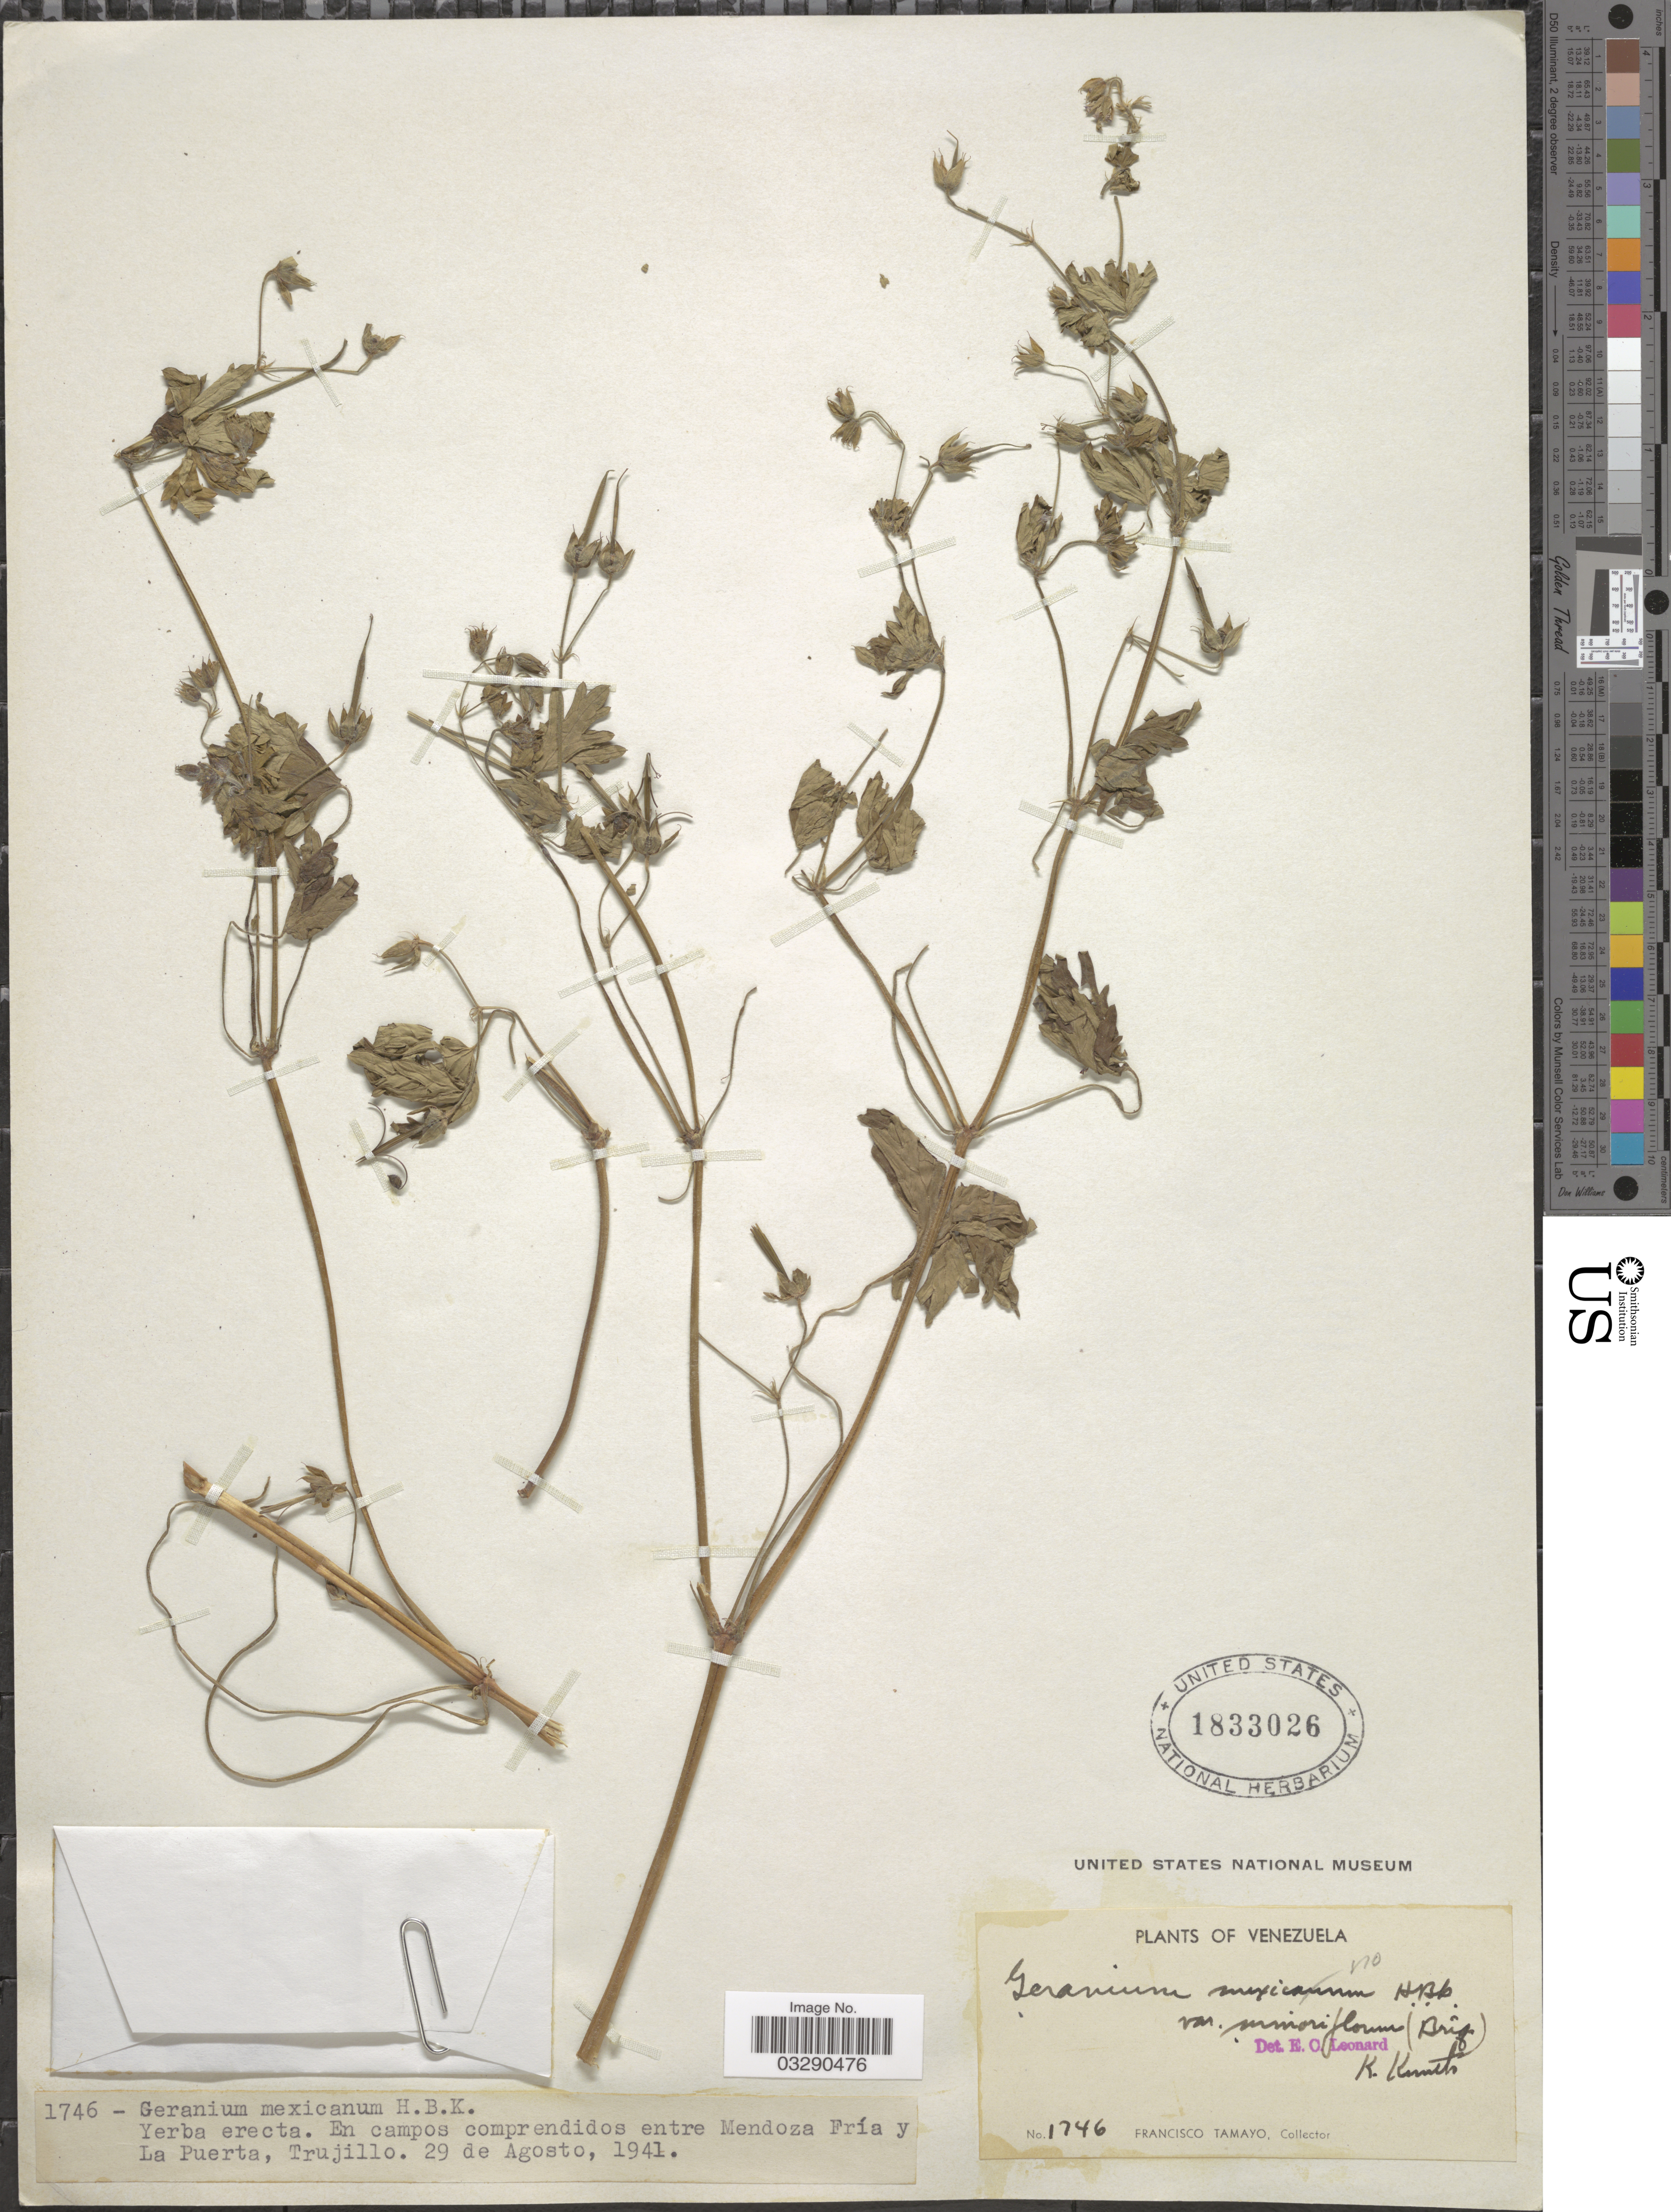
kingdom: Plantae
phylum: Tracheophyta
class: Magnoliopsida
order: Geraniales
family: Geraniaceae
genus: Geranium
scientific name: Geranium sp.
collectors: F. Tamayo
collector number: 1746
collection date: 1941-08-29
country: Venezuela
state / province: Trujillo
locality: Entre Mendoza Fría y La Puerta.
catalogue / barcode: US 1833026